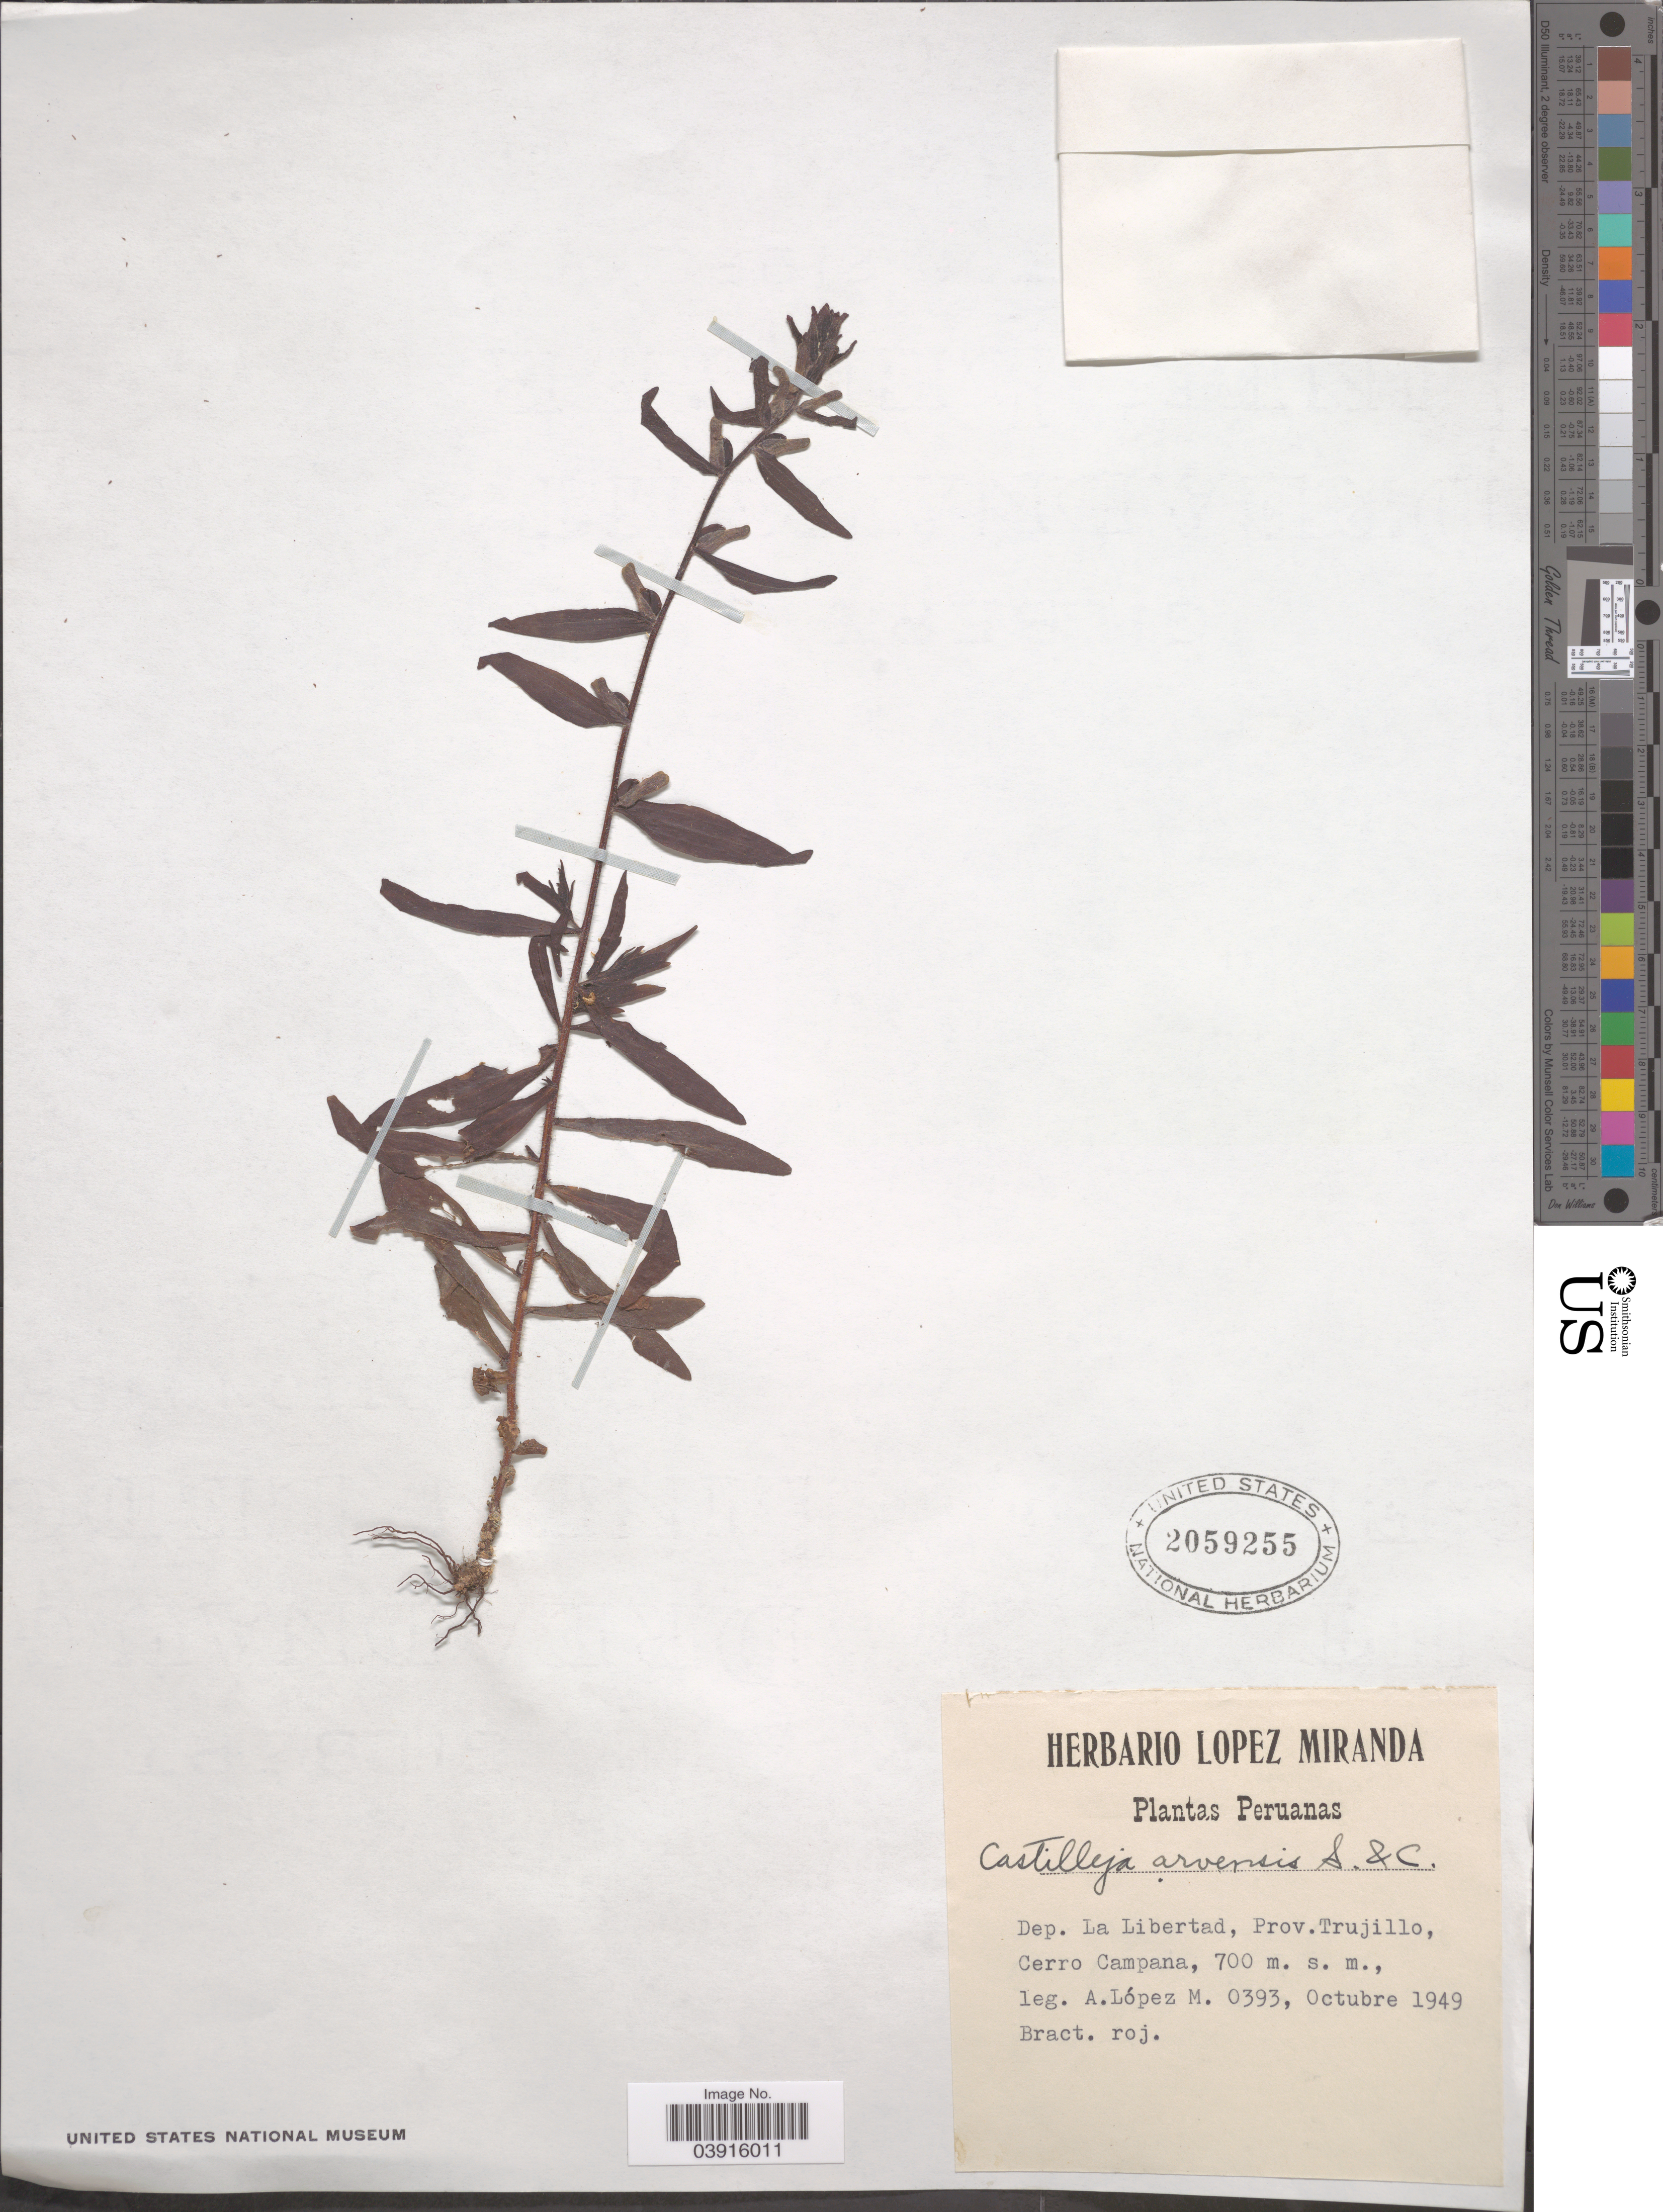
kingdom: Plantae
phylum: Tracheophyta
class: Magnoliopsida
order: Lamiales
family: Orobanchaceae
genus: Castilleja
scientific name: Castilleja arvensis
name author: Schltdl. & Cham.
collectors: A. López M.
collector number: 0393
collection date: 1949-10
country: Peru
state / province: La Libertad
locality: Dep. La Libertad, Prov. Trujillo. Cerro Campana.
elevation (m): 700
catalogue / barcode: US 2059255